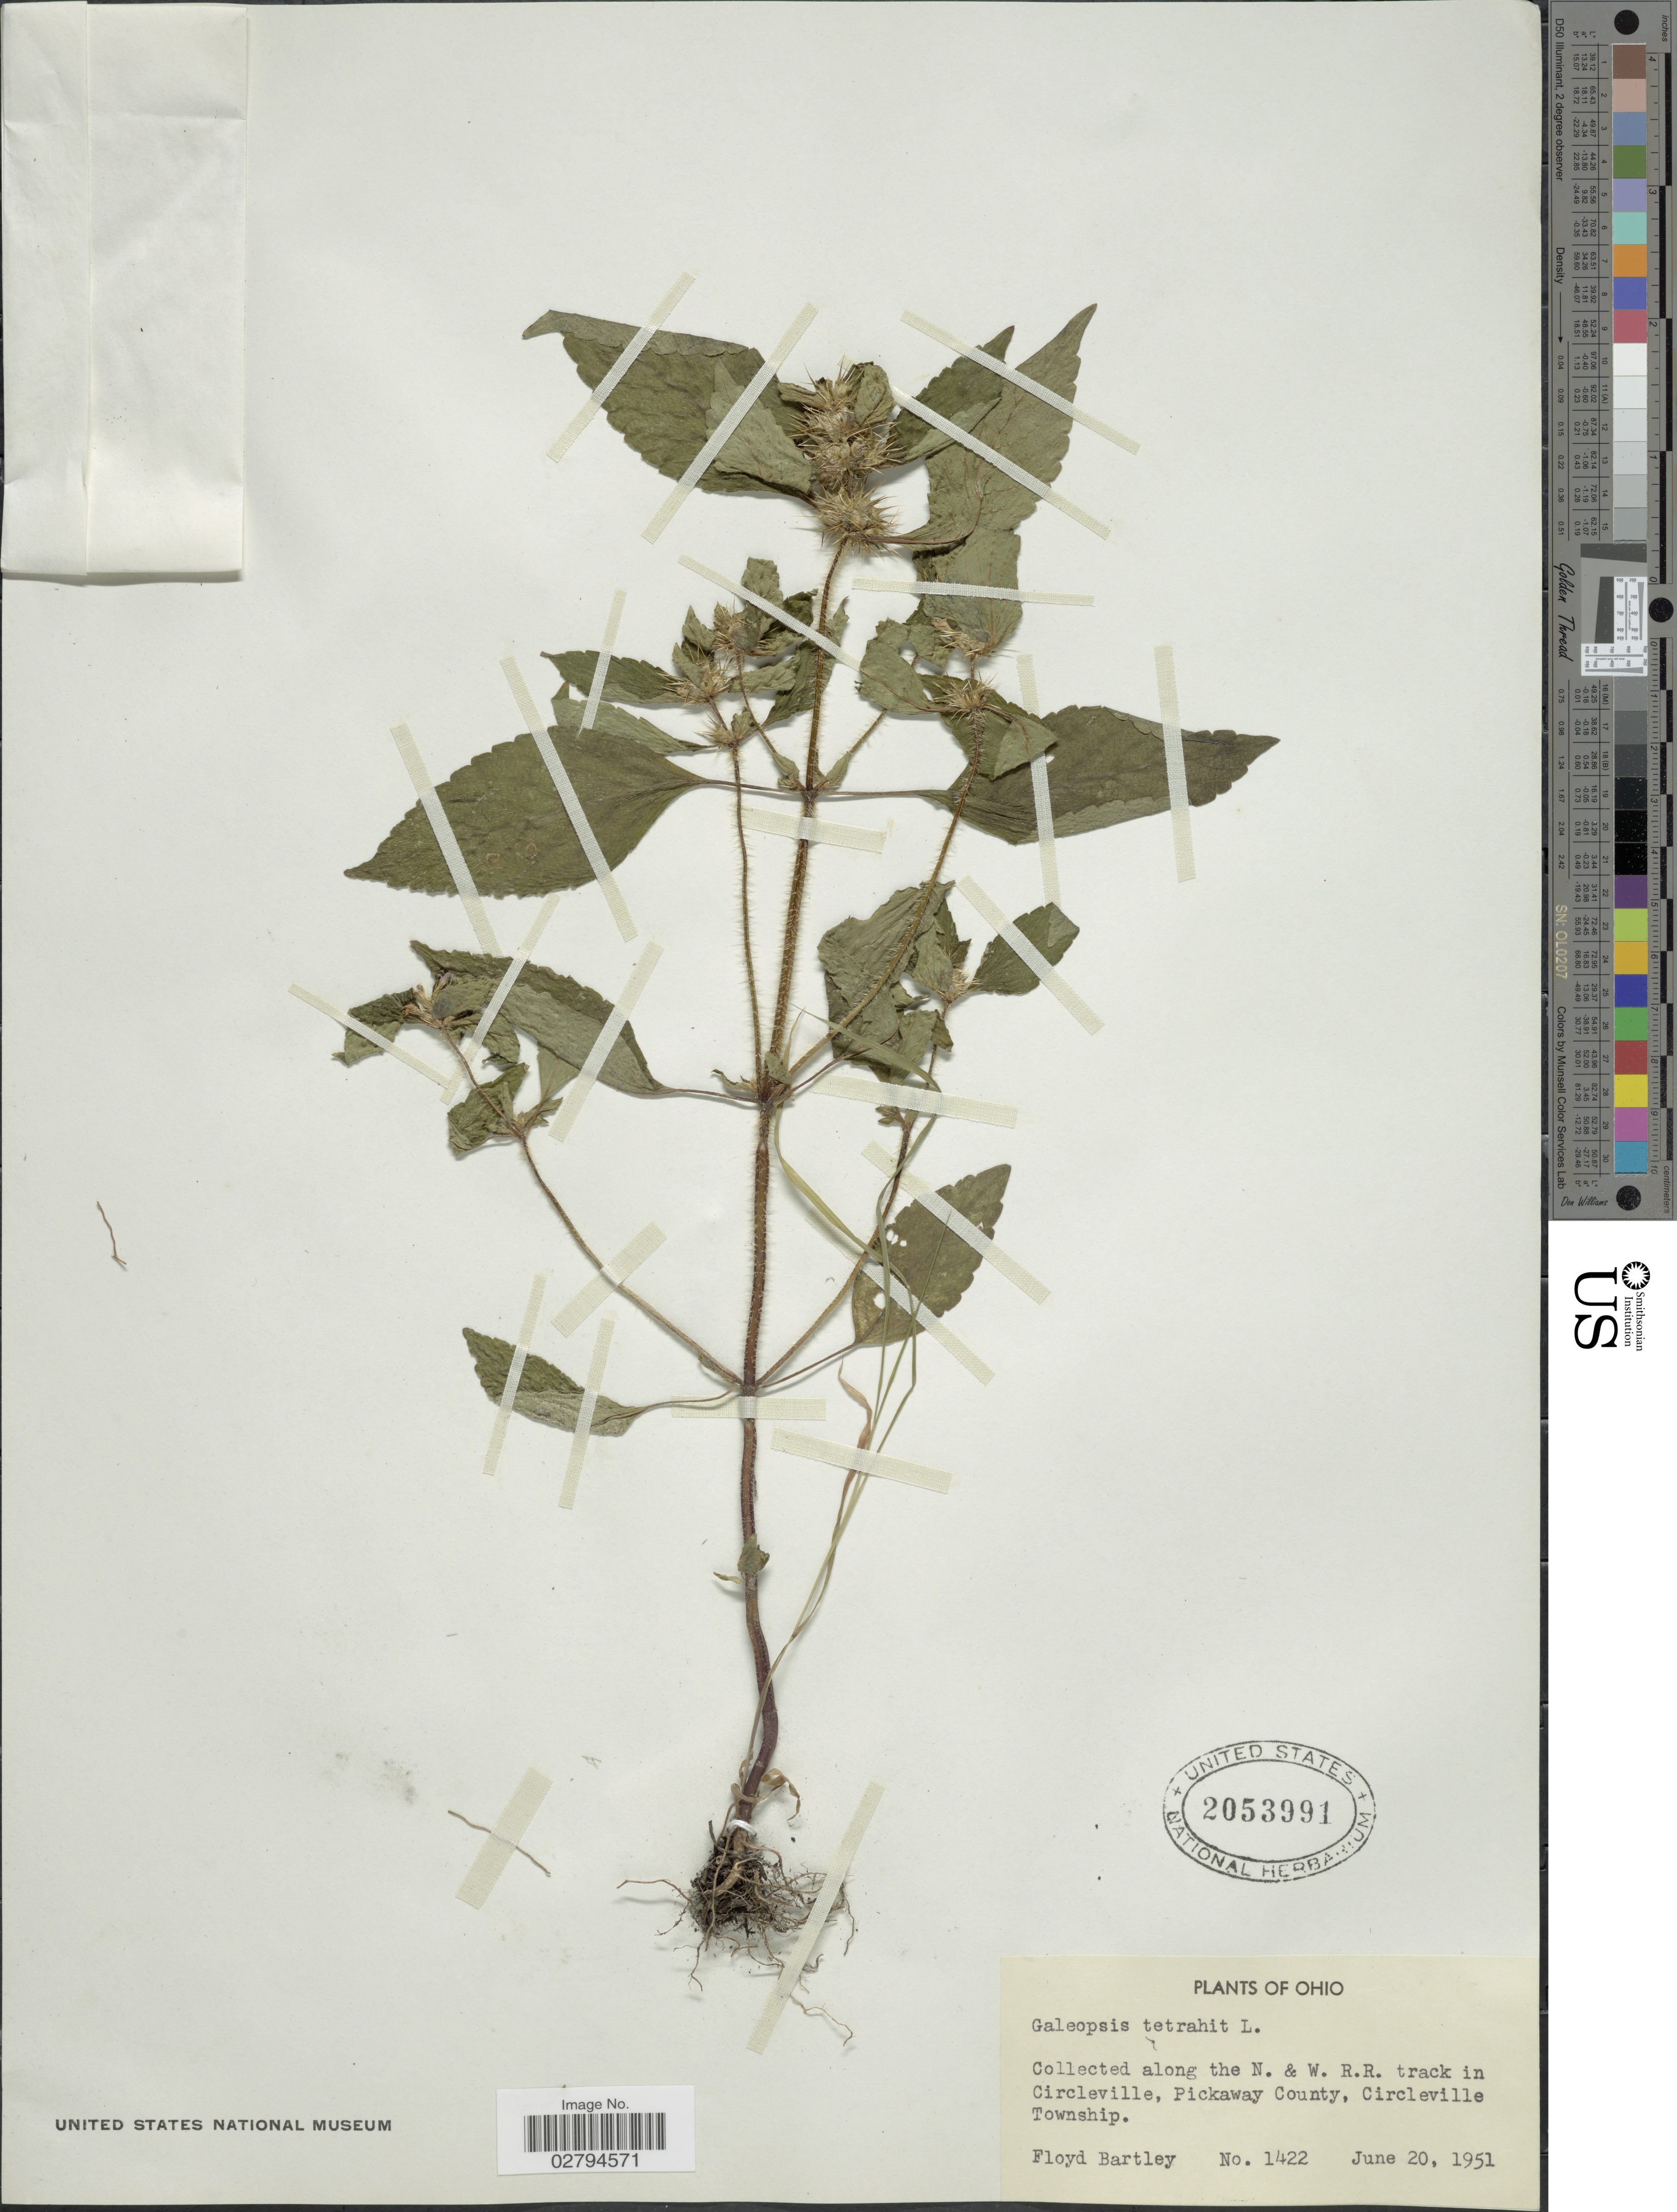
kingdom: Plantae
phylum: Tracheophyta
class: Magnoliopsida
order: Lamiales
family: Lamiaceae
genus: Galeopsis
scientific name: Galeopsis tetrahit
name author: L.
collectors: F. Bartley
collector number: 1422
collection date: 1951-06-20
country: United States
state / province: Ohio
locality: Along the N. & W. R.R. track in Circleville, Pickaway County, Circleville Township.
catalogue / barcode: US 2053991